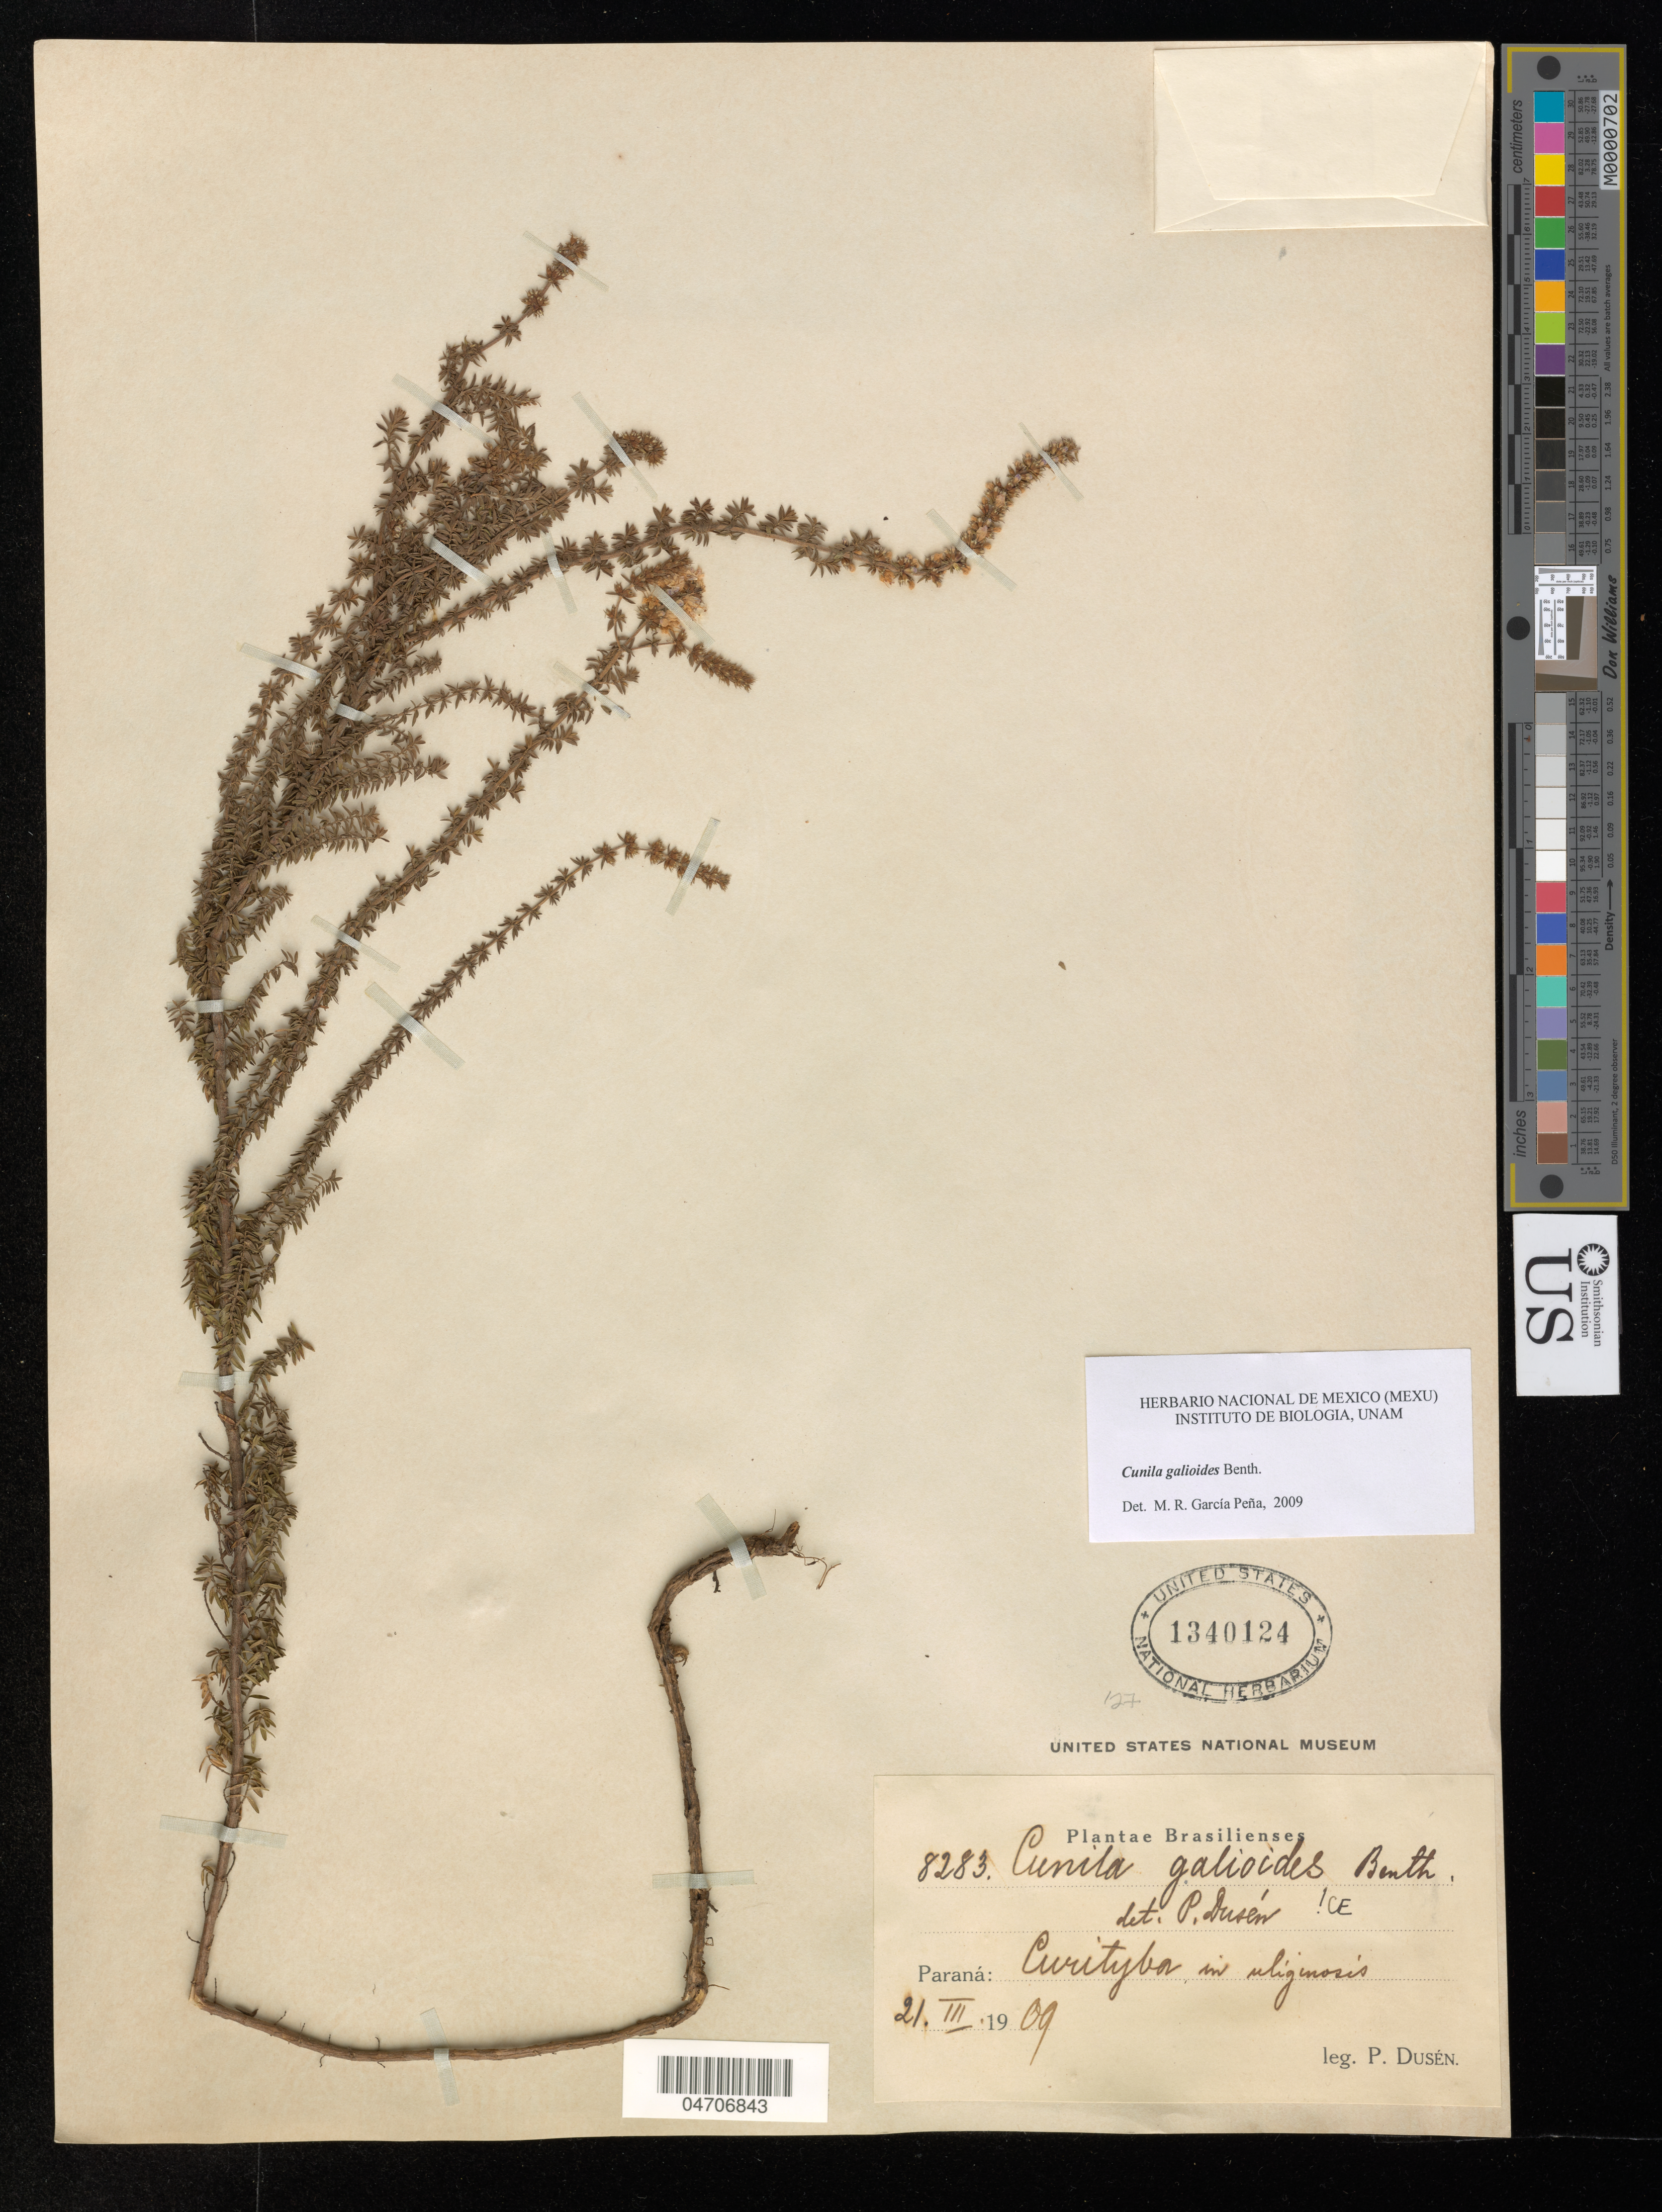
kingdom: Plantae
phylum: Tracheophyta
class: Magnoliopsida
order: Lamiales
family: Lamiaceae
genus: Cunila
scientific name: Cunila galioides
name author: Benth.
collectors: P. Dusén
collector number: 8283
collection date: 1909-03-21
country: Brazil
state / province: Paraná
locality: Curityba in uliginosis.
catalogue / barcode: US 1340124